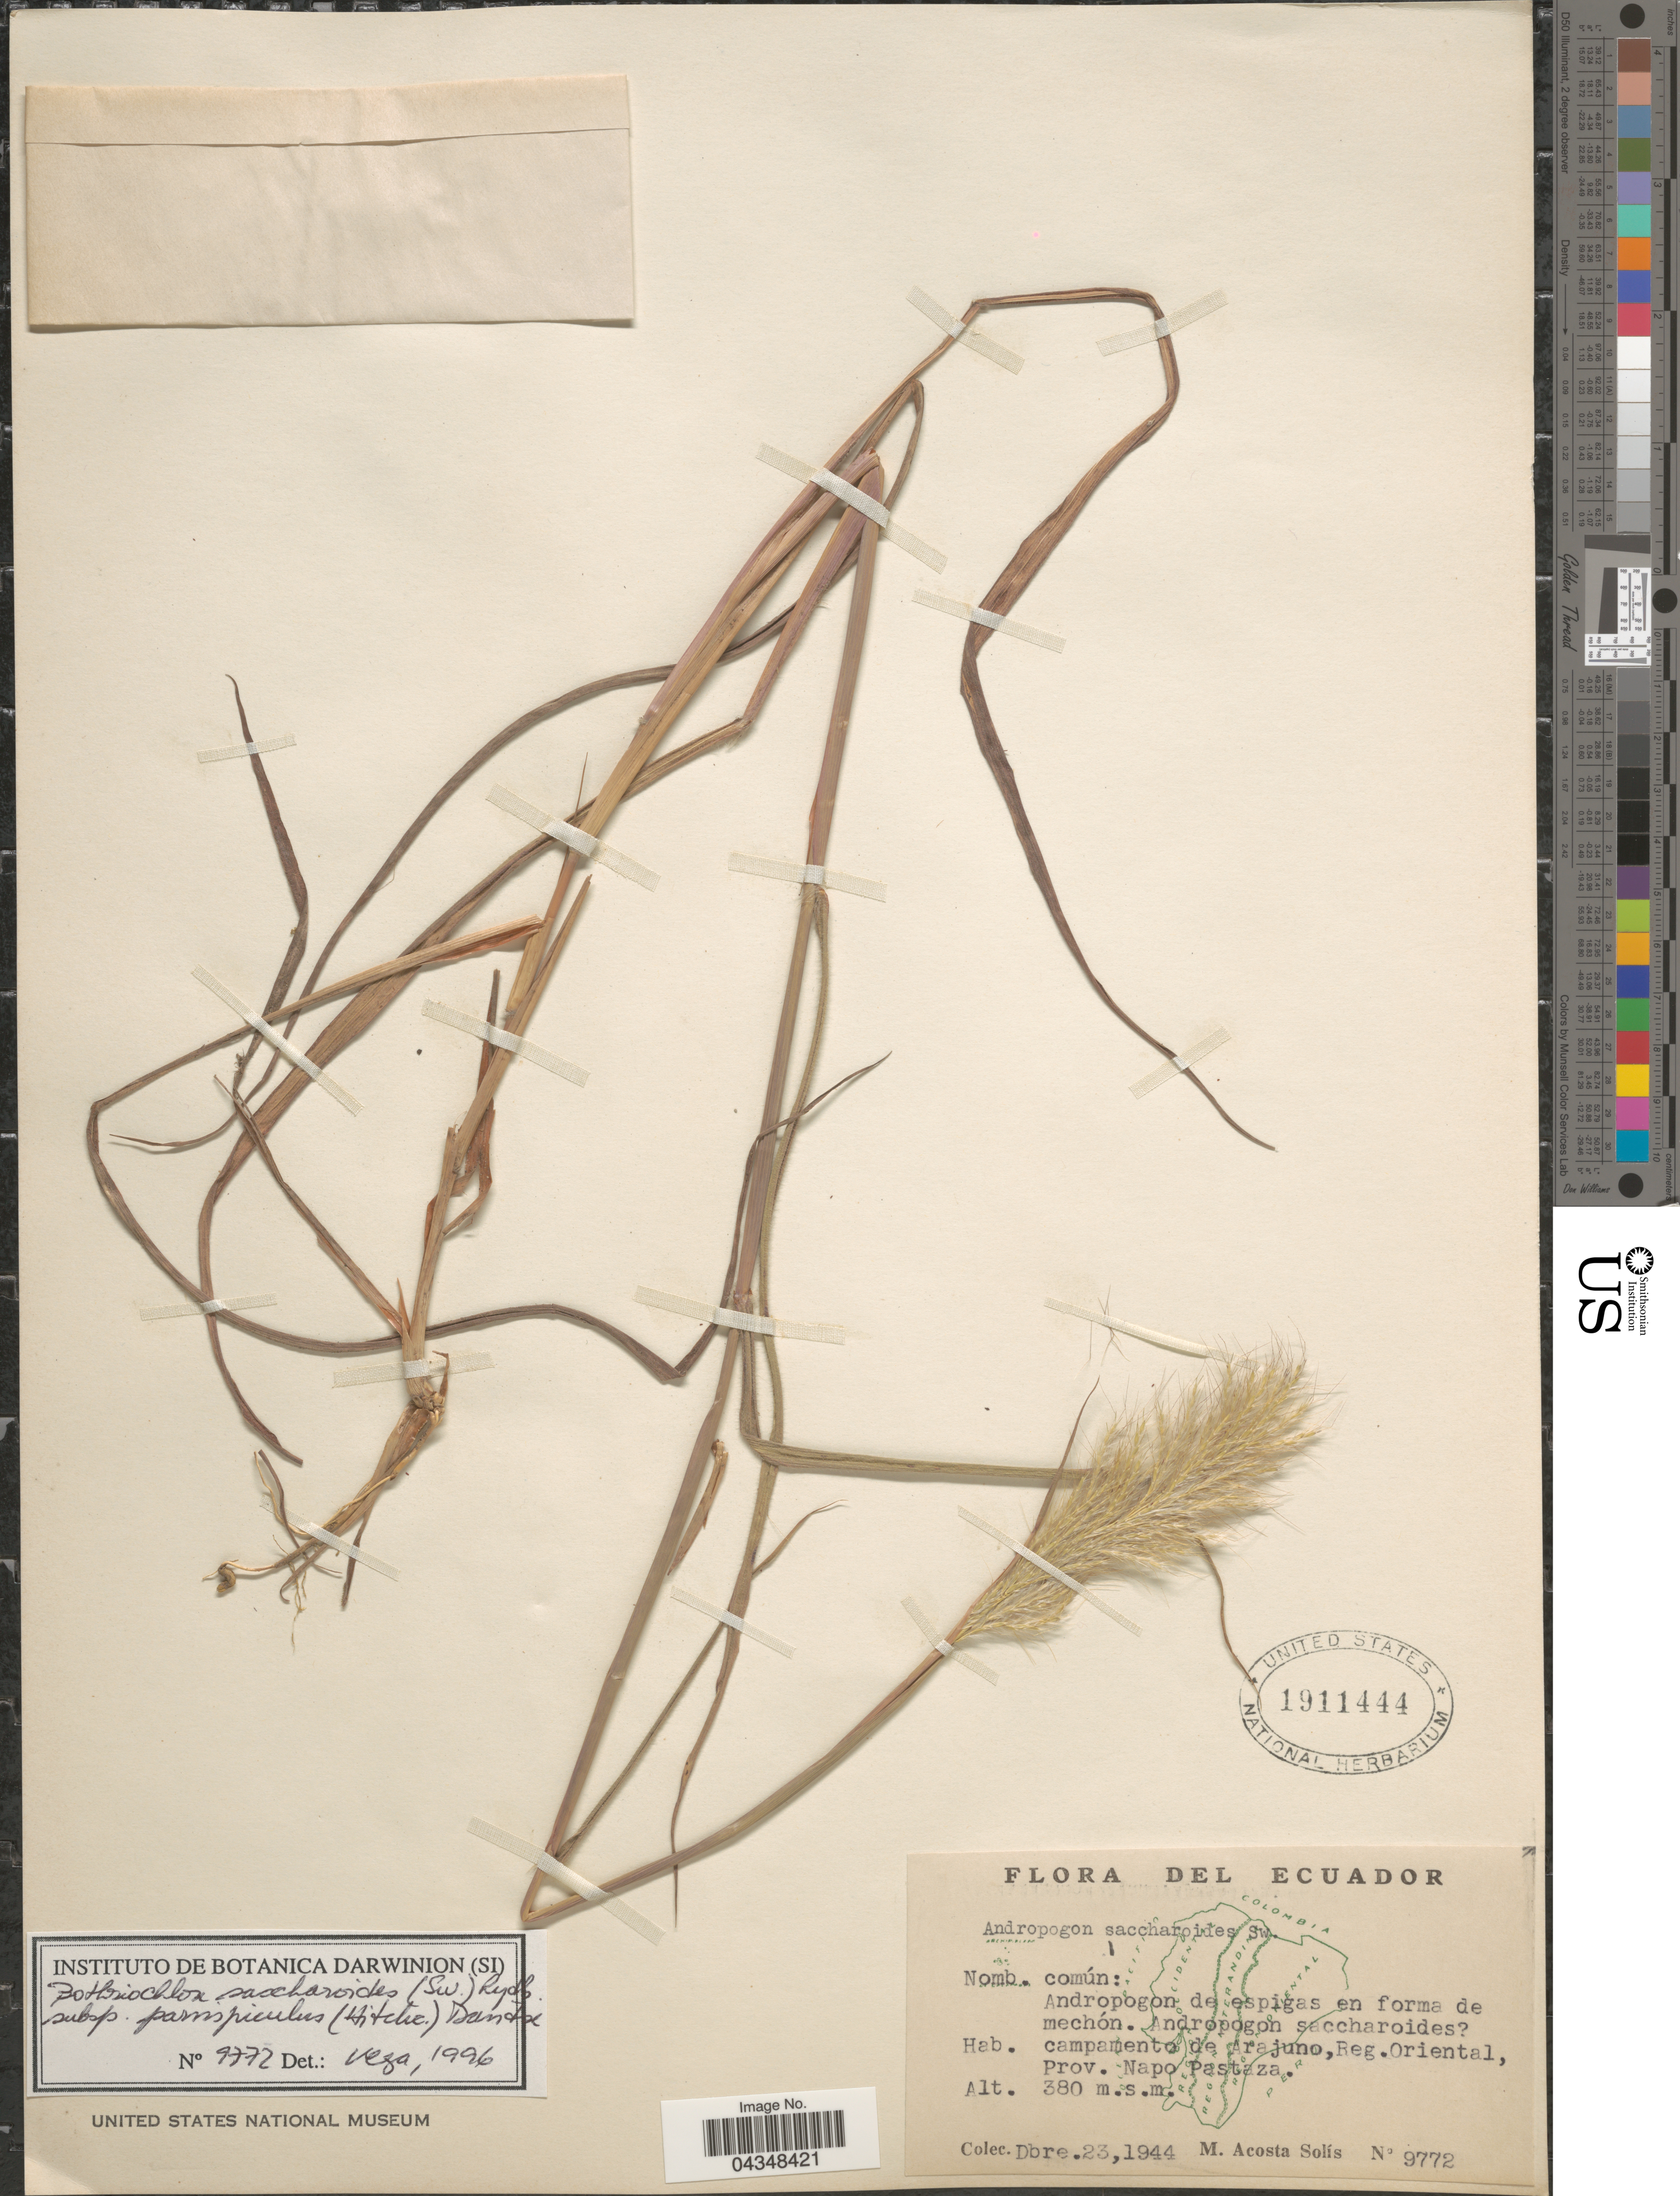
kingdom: Plantae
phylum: Tracheophyta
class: Liliopsida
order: Poales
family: Poaceae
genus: Bothriochloa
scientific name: Bothriochloa saccharoides var. parvispicula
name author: (Hitchc.) Tovar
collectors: M. Acosta Solis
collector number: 9772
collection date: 1944-12-23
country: Ecuador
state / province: Pastaza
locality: Campamento de Arajuno, Reg. Oriental, Prov. Napo Pastaza.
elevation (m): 380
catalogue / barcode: US 1911444